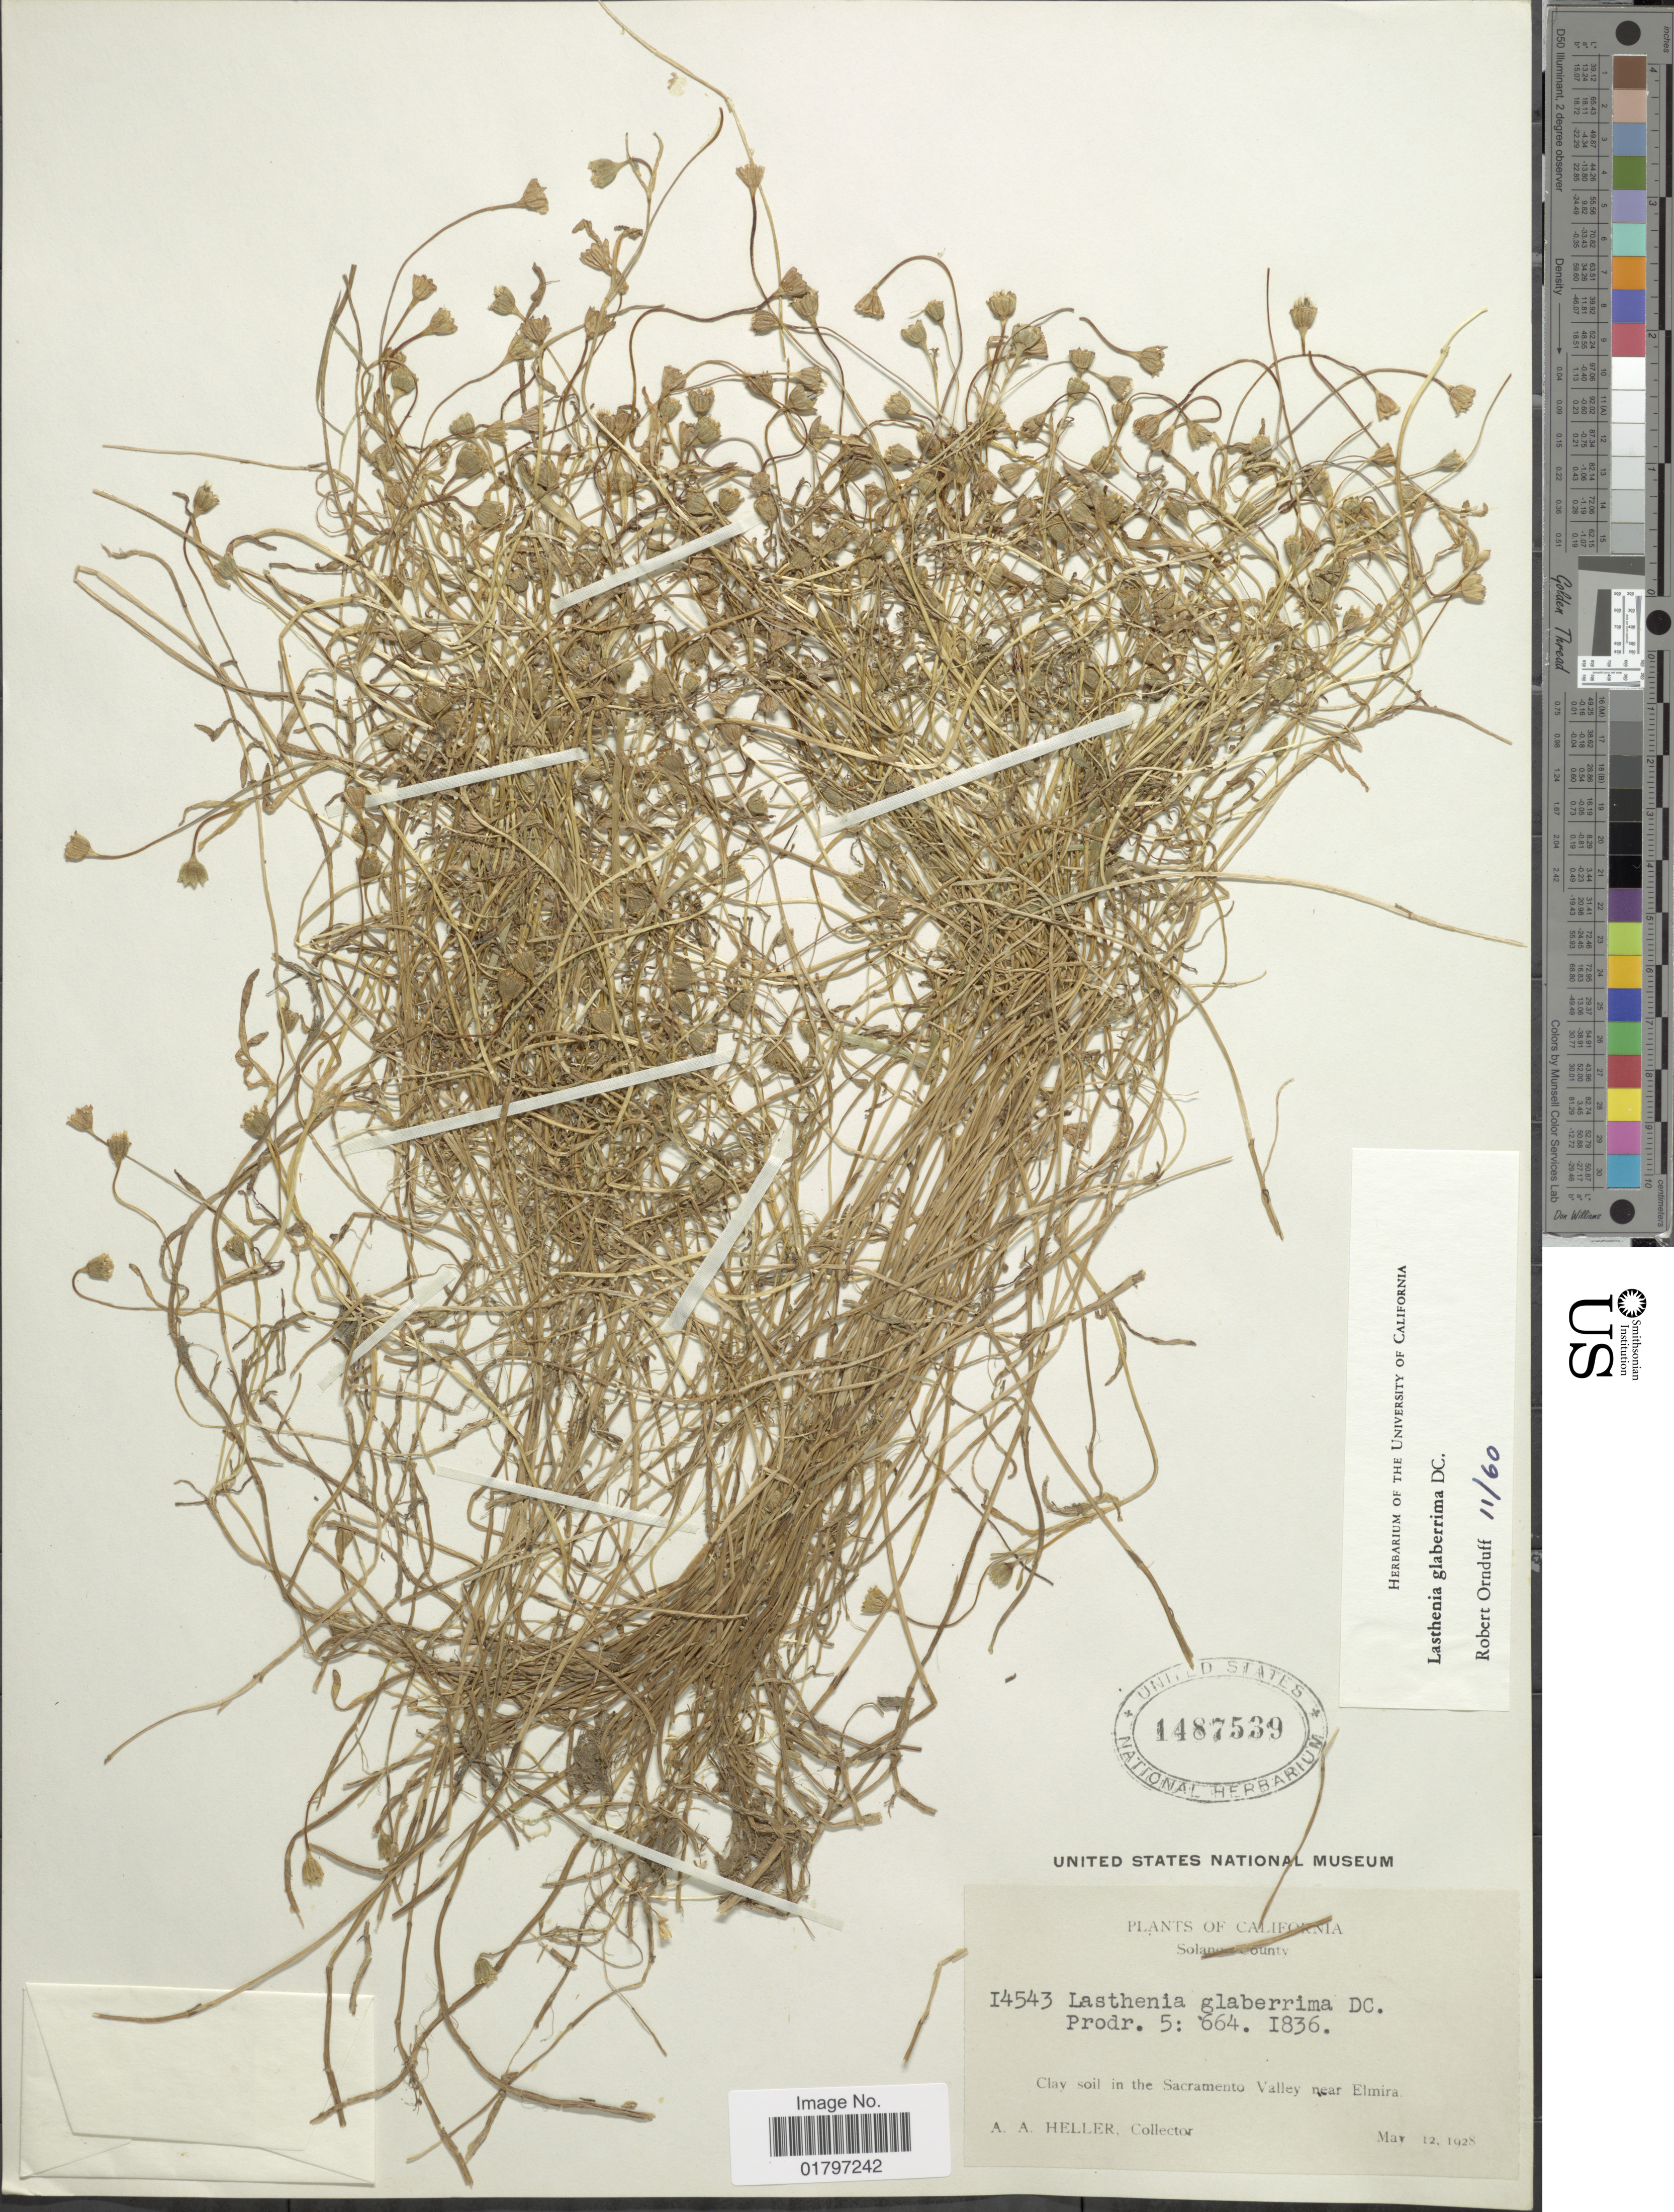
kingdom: Plantae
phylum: Tracheophyta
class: Magnoliopsida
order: Asterales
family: Asteraceae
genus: Lasthenia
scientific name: Lasthenia glaberrima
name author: DC.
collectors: A. A. Heller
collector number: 14543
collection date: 1928-05-12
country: United States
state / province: California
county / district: Solano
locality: Solano County. Clay soil in the Sacramento Valley near Elmira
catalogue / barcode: US 1487539